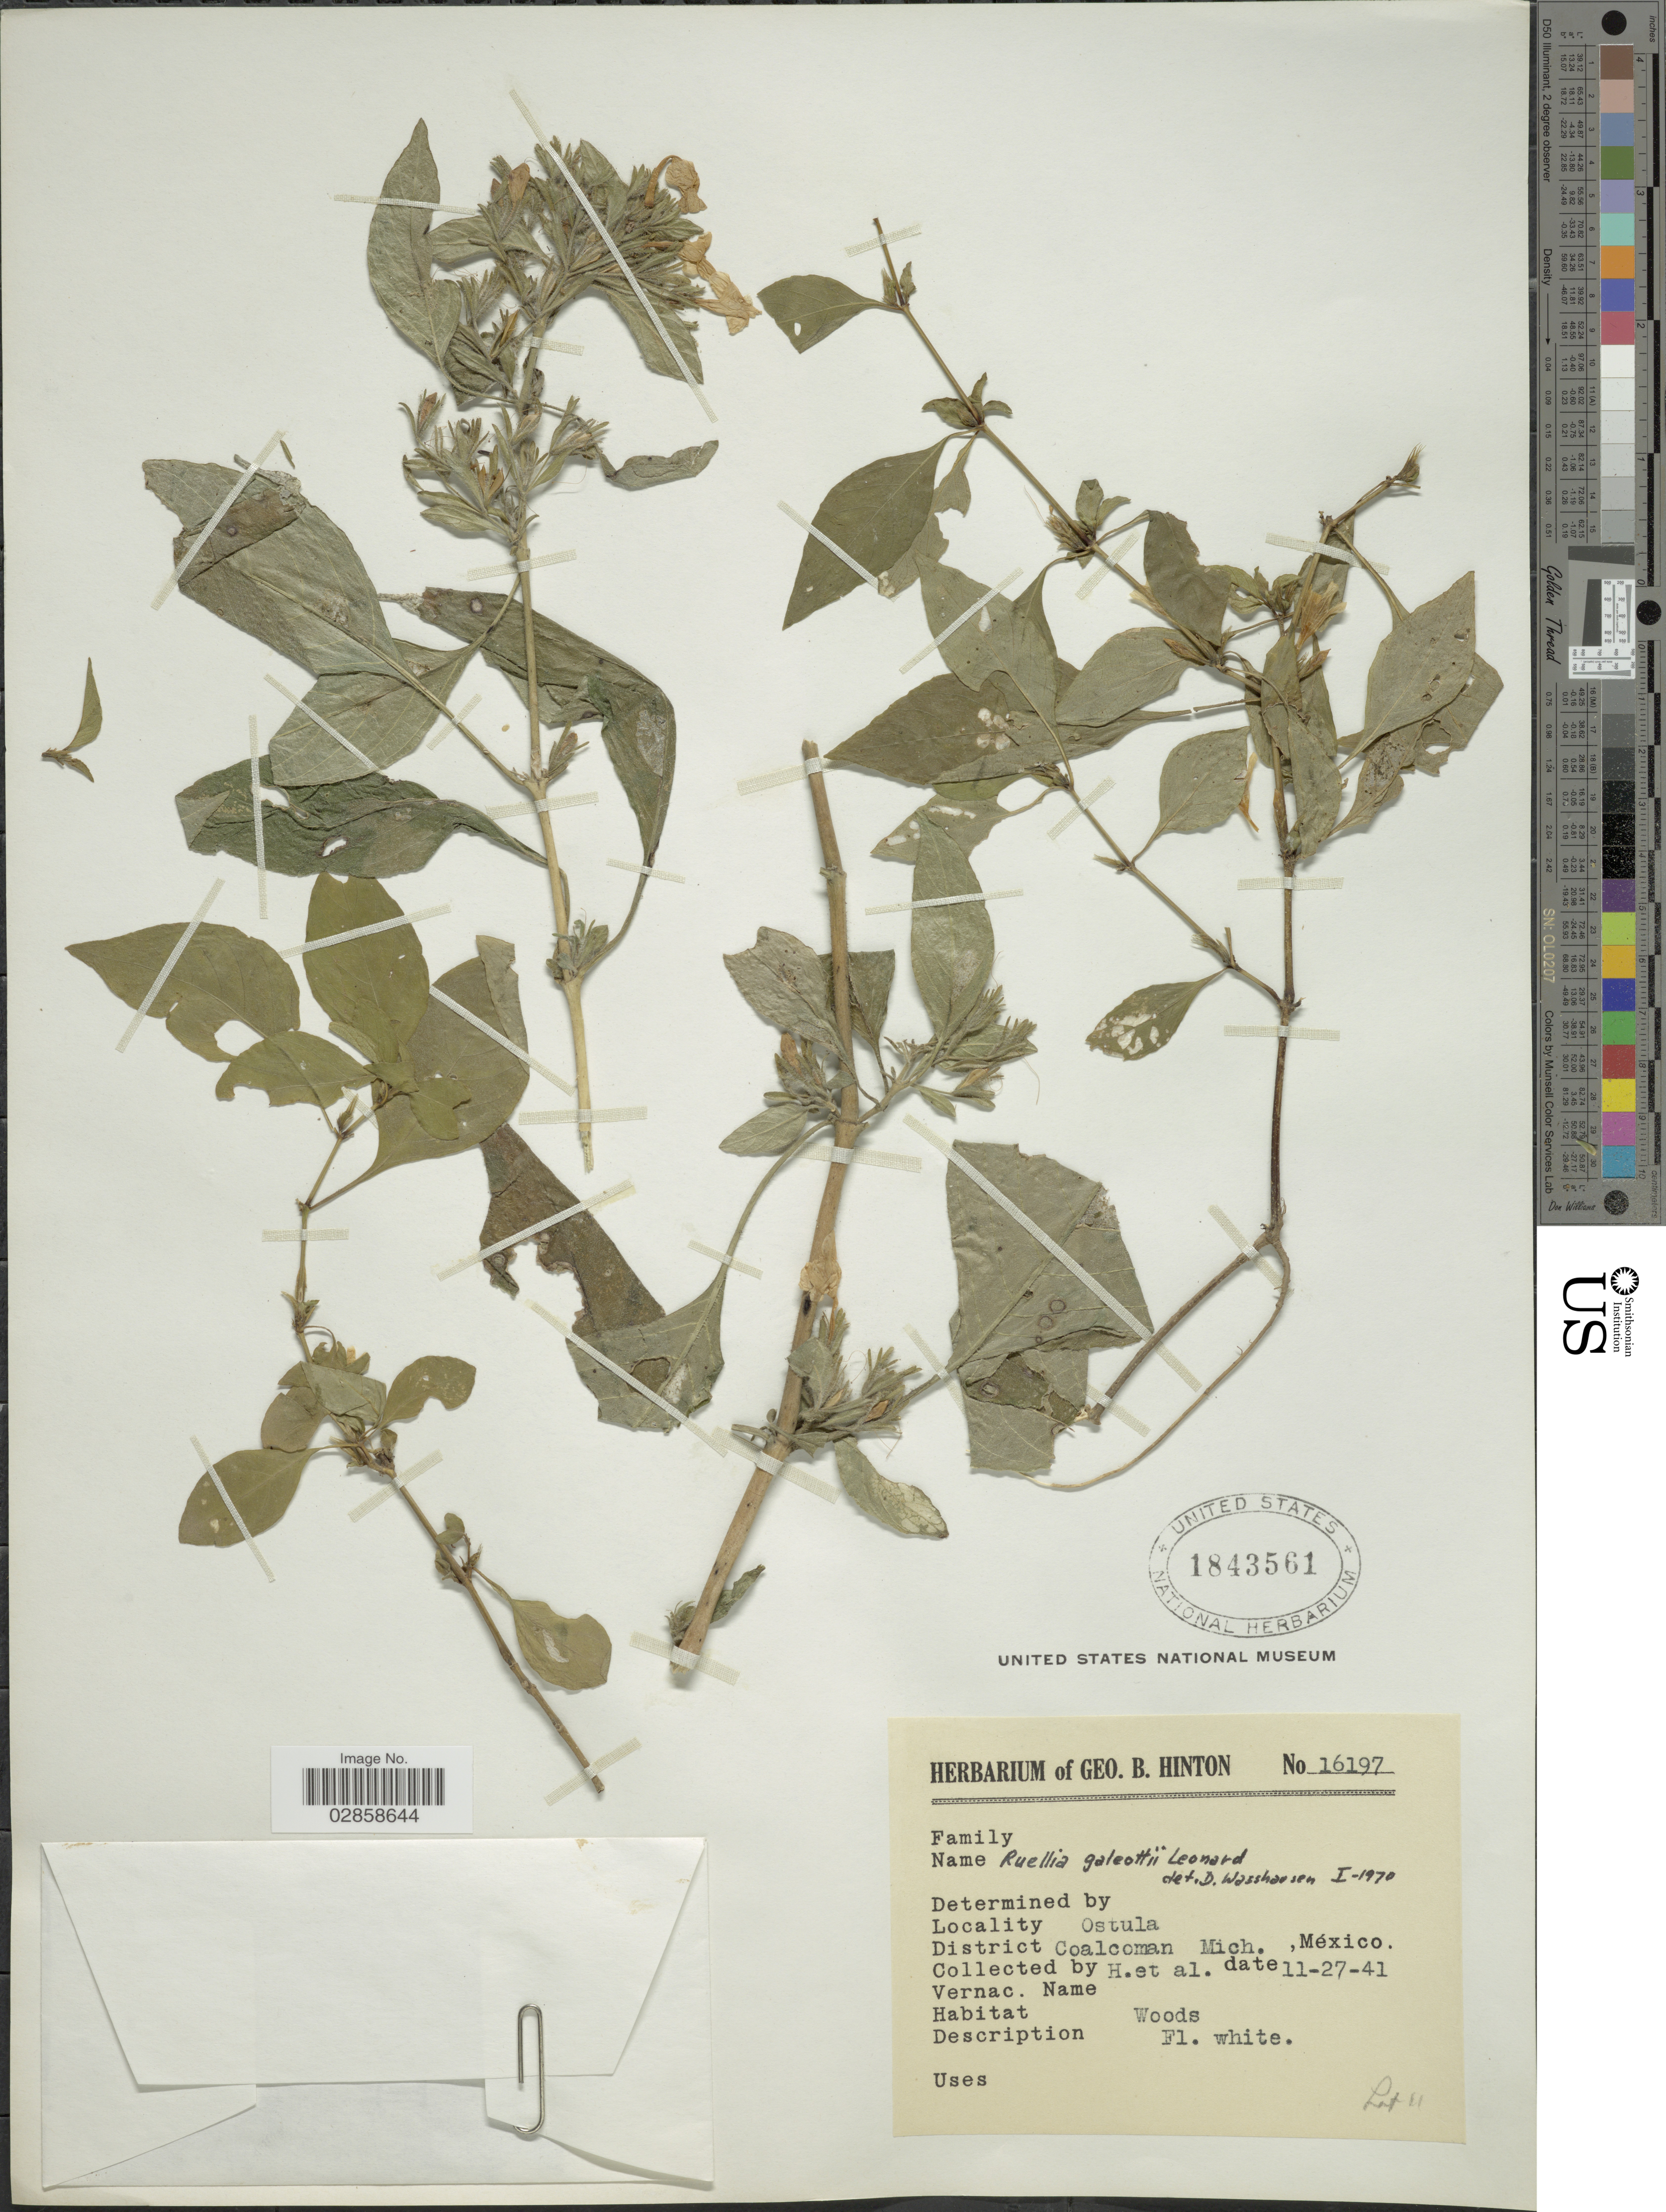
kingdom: Plantae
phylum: Tracheophyta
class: Magnoliopsida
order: Lamiales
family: Acanthaceae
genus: Ruellia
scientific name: Ruellia inundata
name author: Kunth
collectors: G. B. Hinton & et al.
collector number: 16197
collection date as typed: Transcribed d/m/y: 27/11/41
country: Mexico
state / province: Michoacán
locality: Ostula. District Coalcoman Mich.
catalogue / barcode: US 1843561